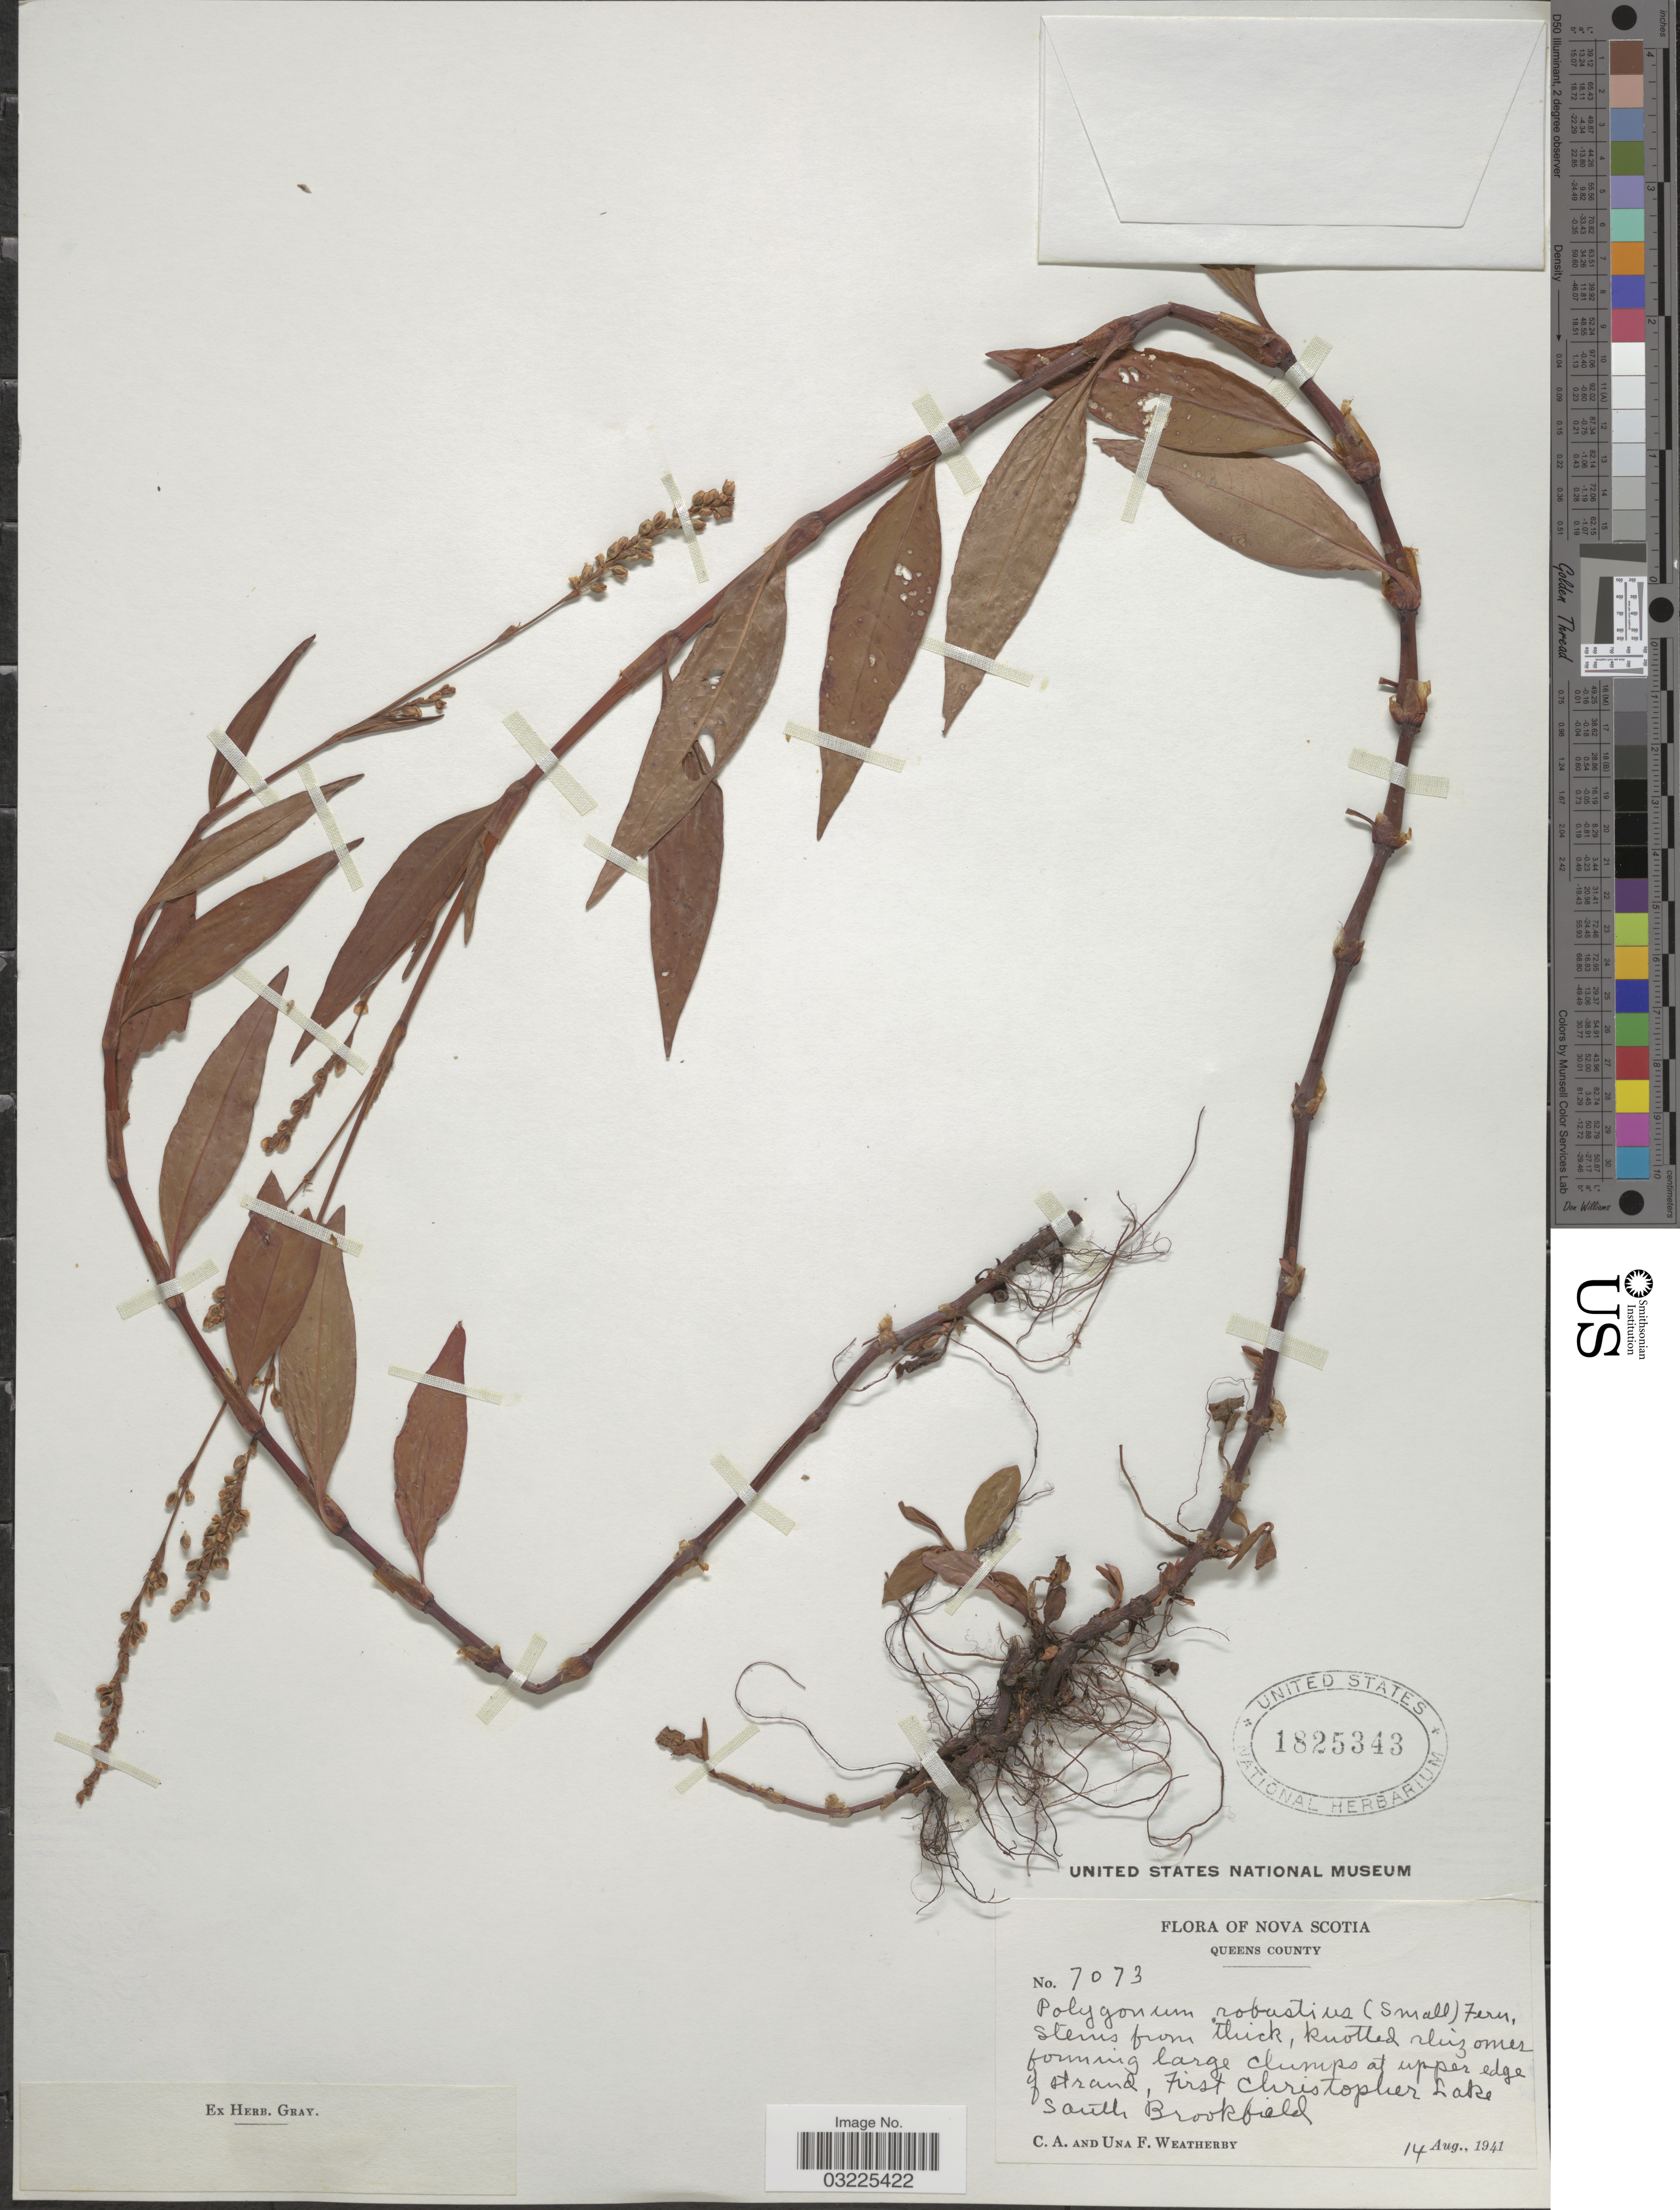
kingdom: Plantae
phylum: Tracheophyta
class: Magnoliopsida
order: Caryophyllales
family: Polygonaceae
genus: Persicaria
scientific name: Persicaria robustior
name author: (Small) E.P. Bicknell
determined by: Atha, D. E.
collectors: C. A. Weatherby & U. Weatherby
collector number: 7073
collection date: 1941-08-14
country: Canada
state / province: Nova Scotia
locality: Queens County. First Christopher Lake. South Brookfield.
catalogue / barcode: US 1825343